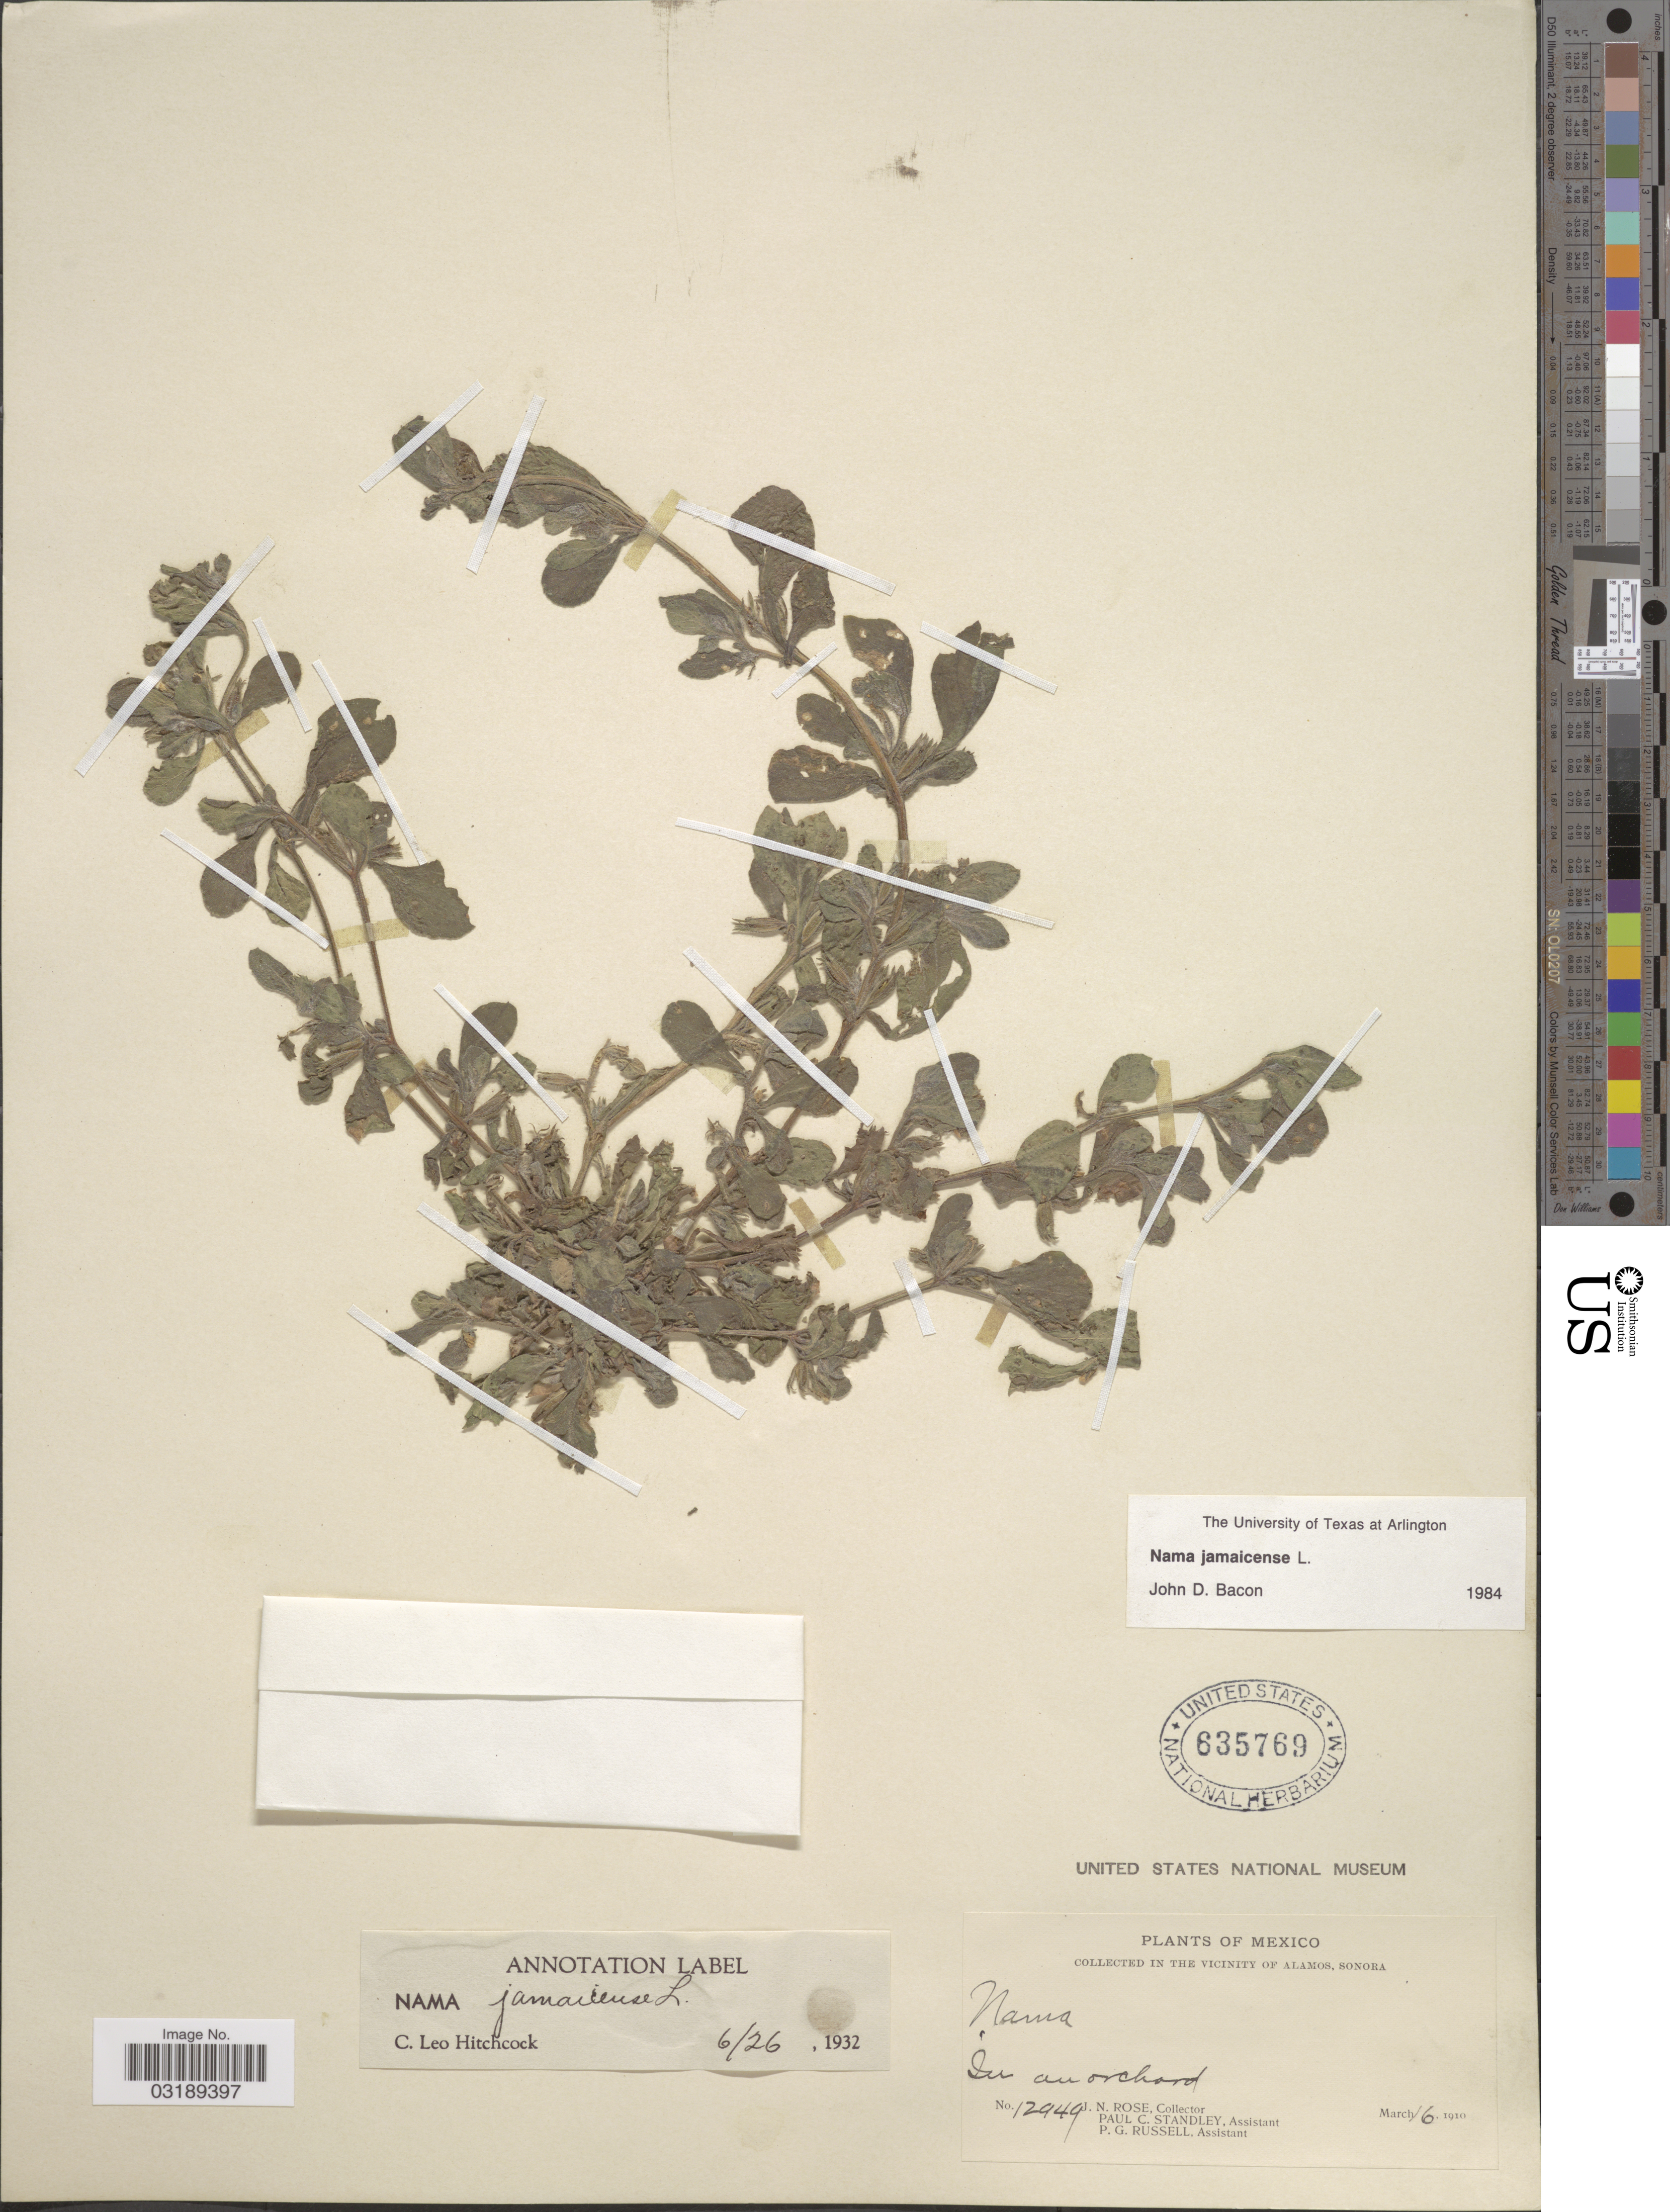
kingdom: Plantae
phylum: Tracheophyta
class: Magnoliopsida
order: Boraginales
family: Namaceae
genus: Nama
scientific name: Nama jamaicensis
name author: L.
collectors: J. N. Rose, P. C. Standley & P. G. Russell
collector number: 12949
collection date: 1910-03-16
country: Mexico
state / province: Sonora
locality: In the vicinity of Alamos.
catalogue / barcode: US 635769